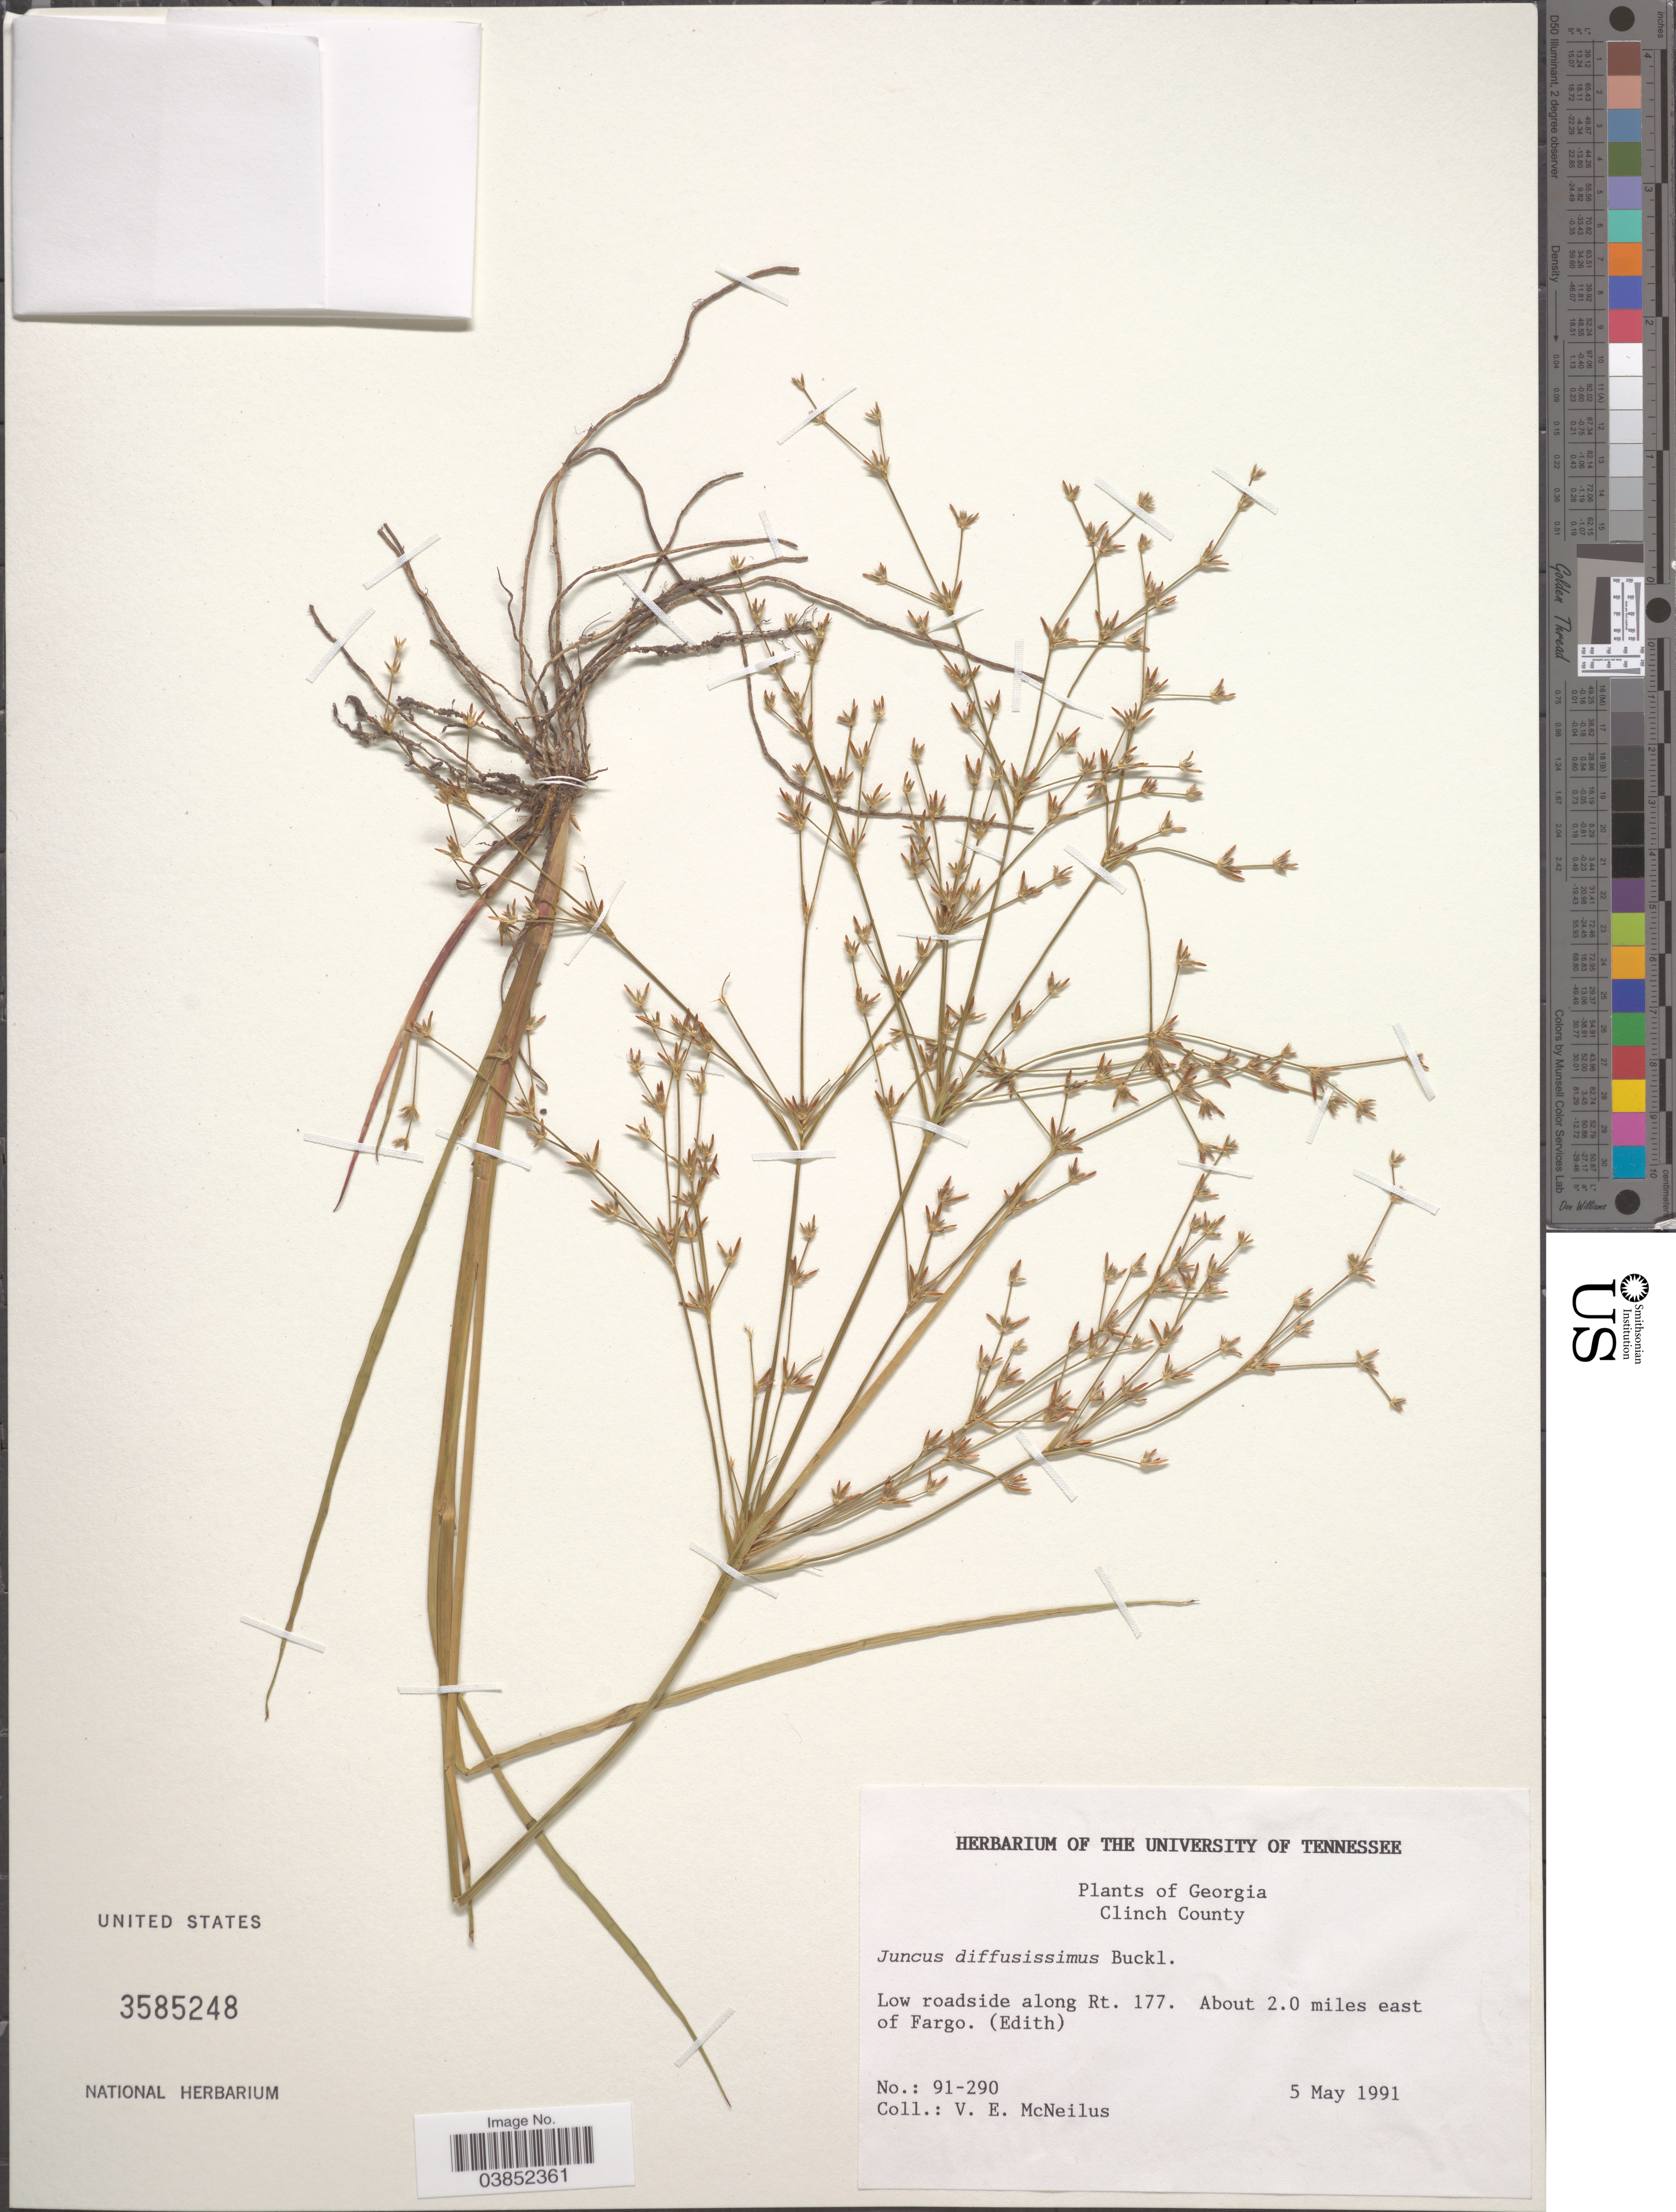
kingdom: Plantae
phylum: Tracheophyta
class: Liliopsida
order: Poales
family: Juncaceae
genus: Juncus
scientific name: Juncus diffusissimus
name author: Buckley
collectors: V. Mcneilus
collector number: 91-290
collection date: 1991-05-05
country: United States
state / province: Georgia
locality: Clinch County. Low roadside along Rt. 177. About 2.0 miles east of Fargo. (Edith).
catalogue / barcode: US 3585248